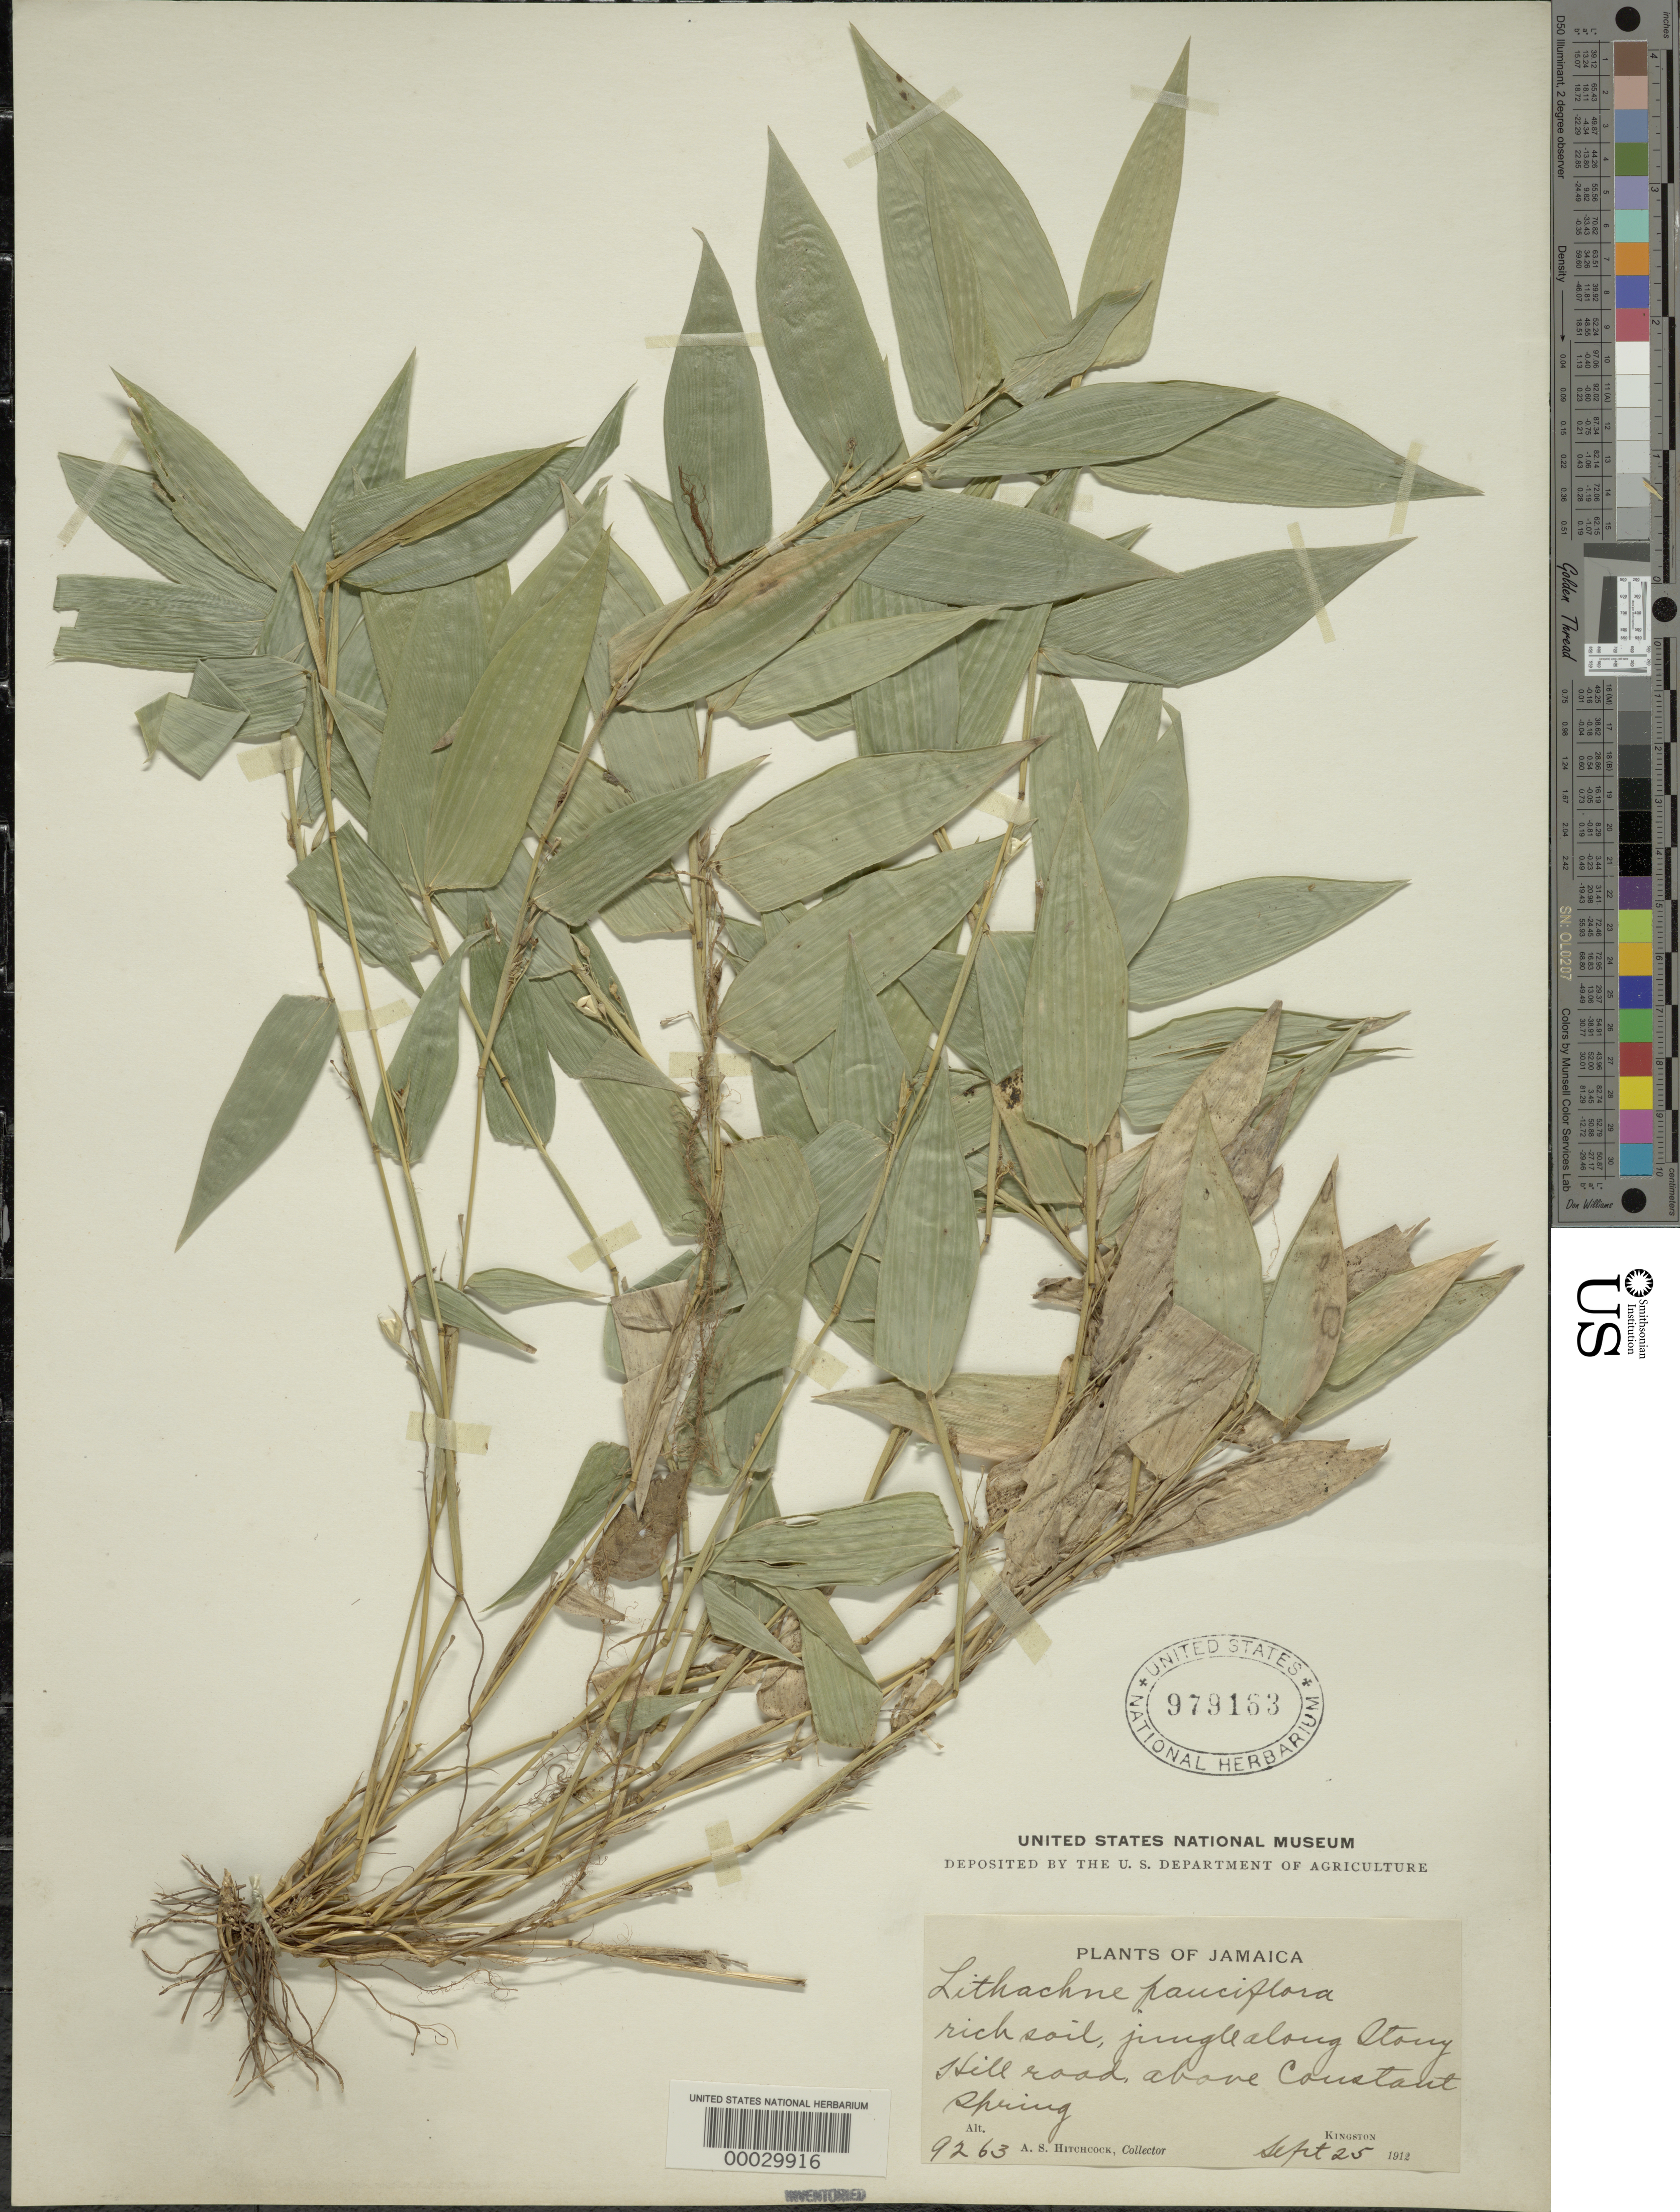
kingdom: Plantae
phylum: Tracheophyta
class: Liliopsida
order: Poales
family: Poaceae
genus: Lithachne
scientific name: Lithachne pauciflora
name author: (Sw.) P. Beauv.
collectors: A. S. Hitchcock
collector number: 9263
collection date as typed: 25 Sep 1912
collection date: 1912-09-25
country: Jamaica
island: Greater Antilles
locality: Kingston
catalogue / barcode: US 979163